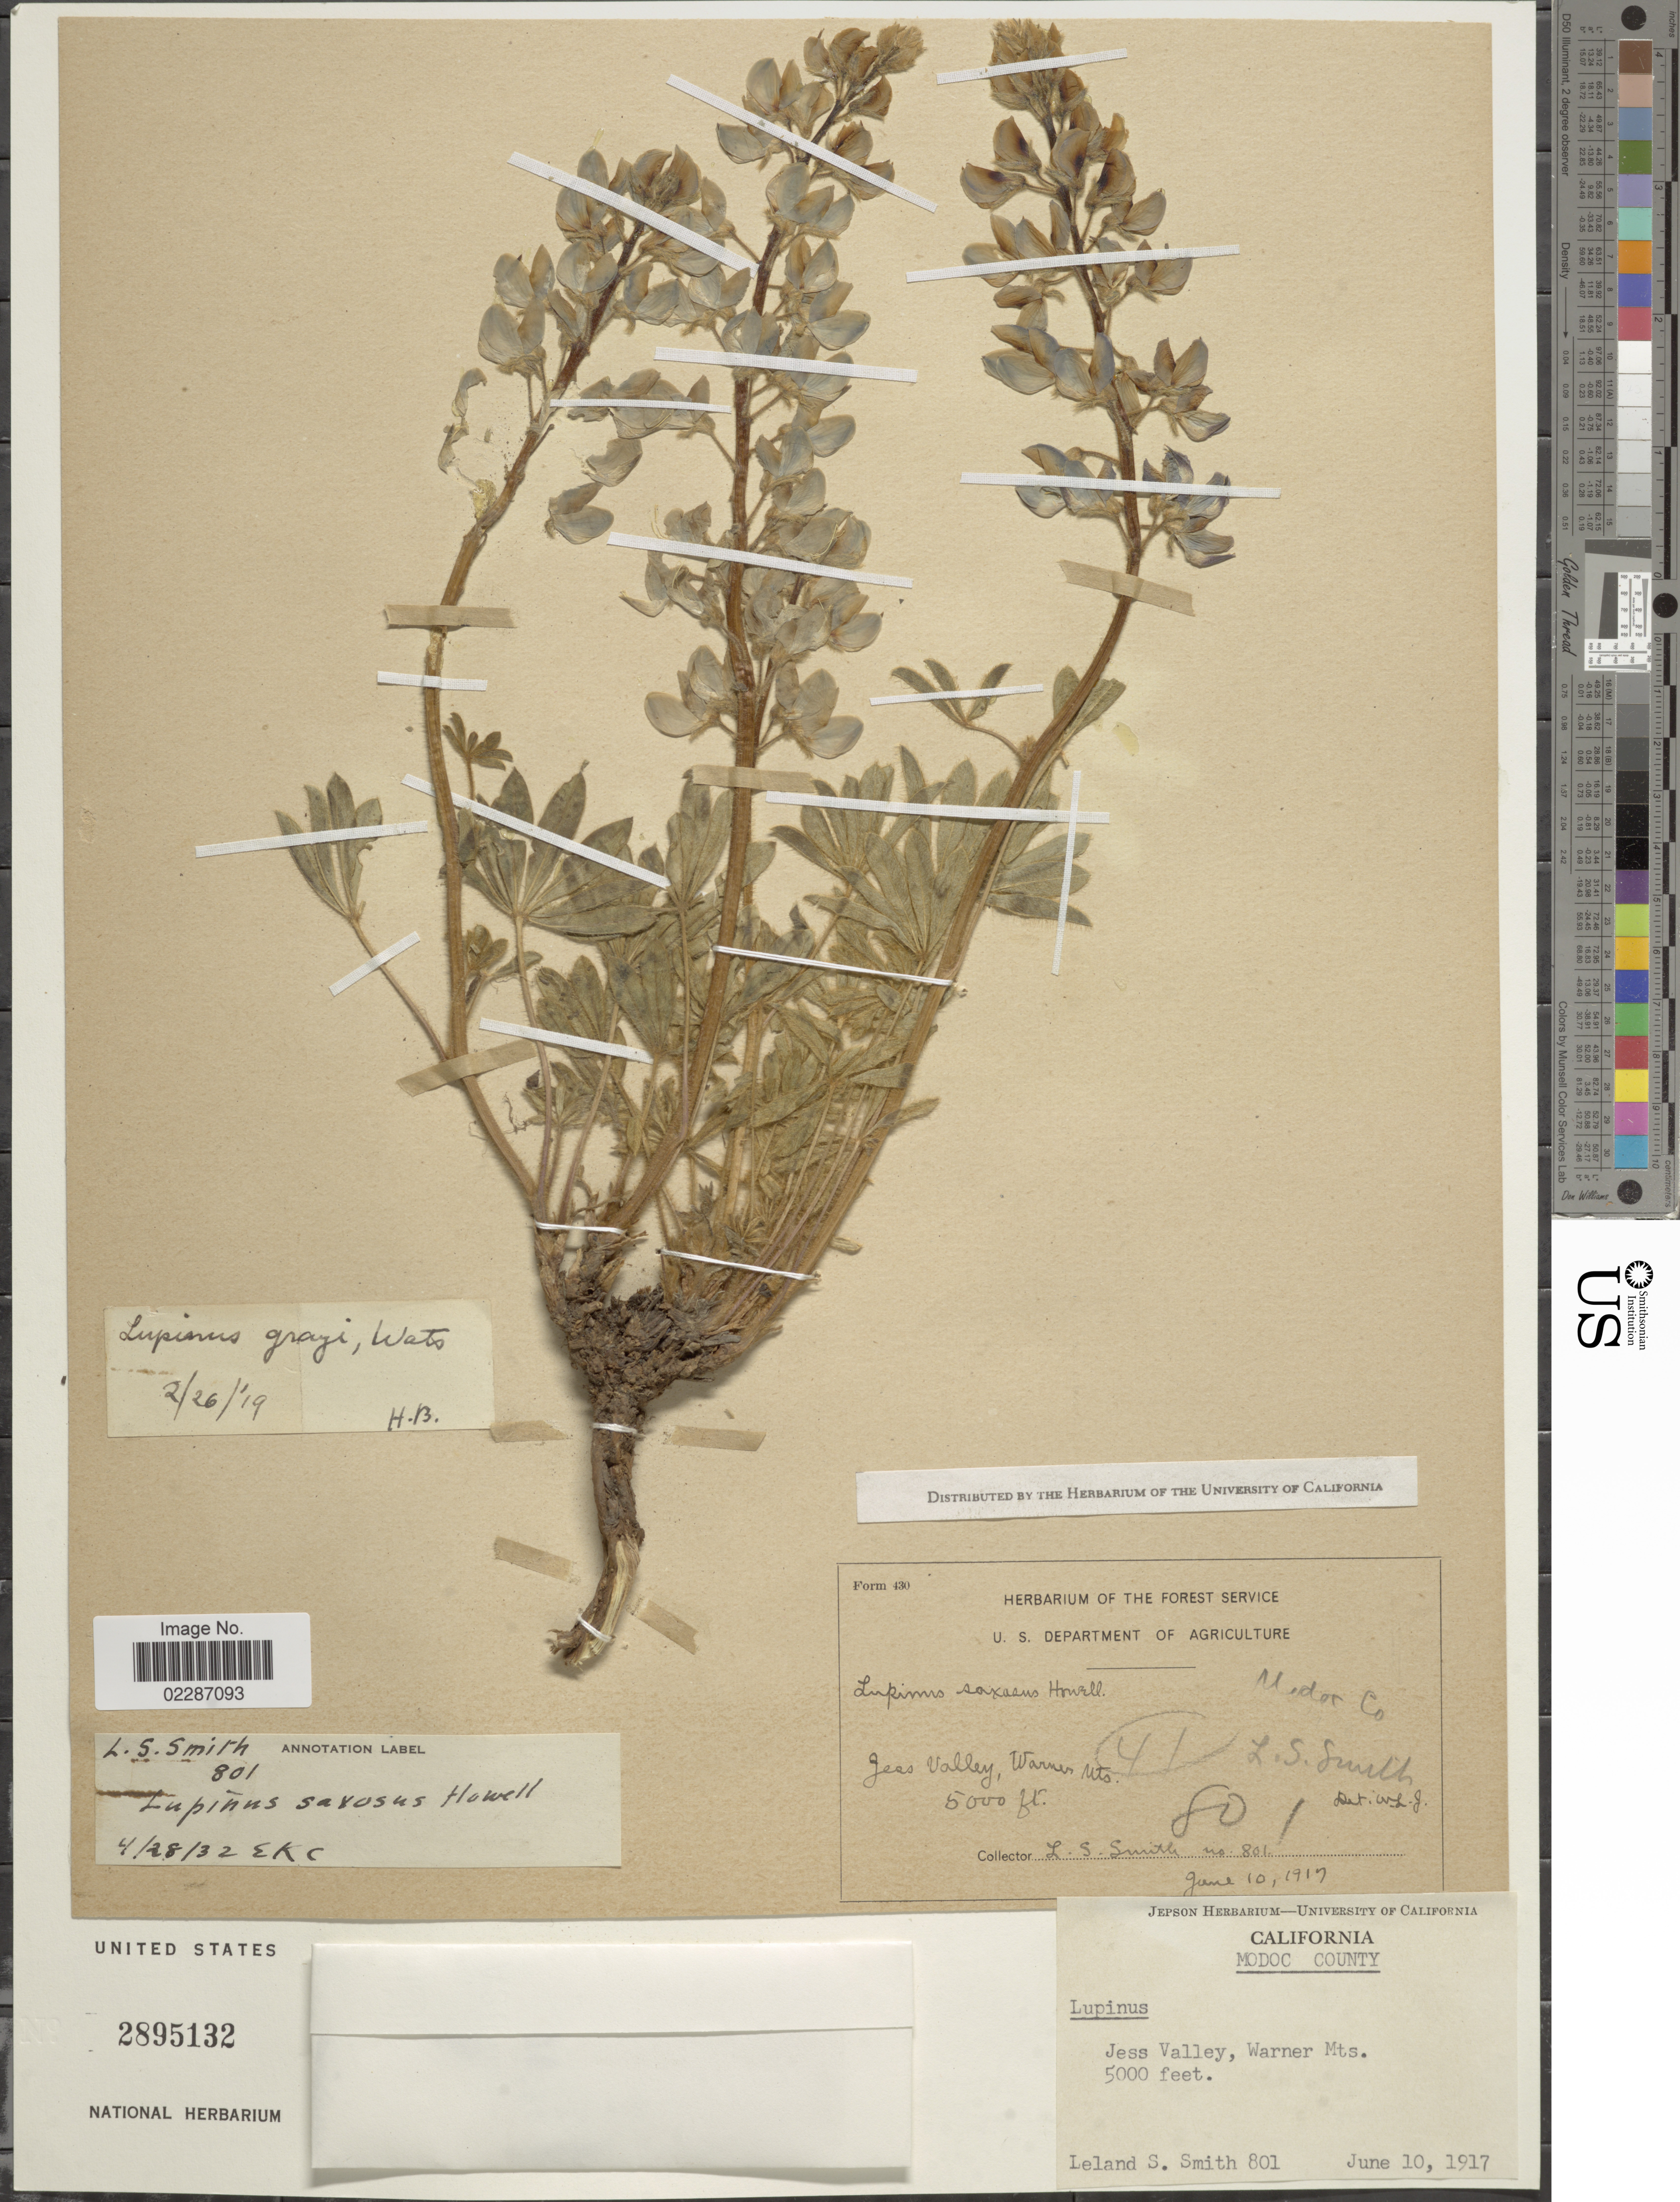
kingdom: Plantae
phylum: Tracheophyta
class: Magnoliopsida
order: Fabales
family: Fabaceae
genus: Lupinus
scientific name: Lupinus saxosus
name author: Howell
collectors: L. Smith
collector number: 801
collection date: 1917-06-10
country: United States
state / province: California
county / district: Modoc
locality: Modoc County, Jess Valley, Warner Mts.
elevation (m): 1524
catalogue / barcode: US 2895132